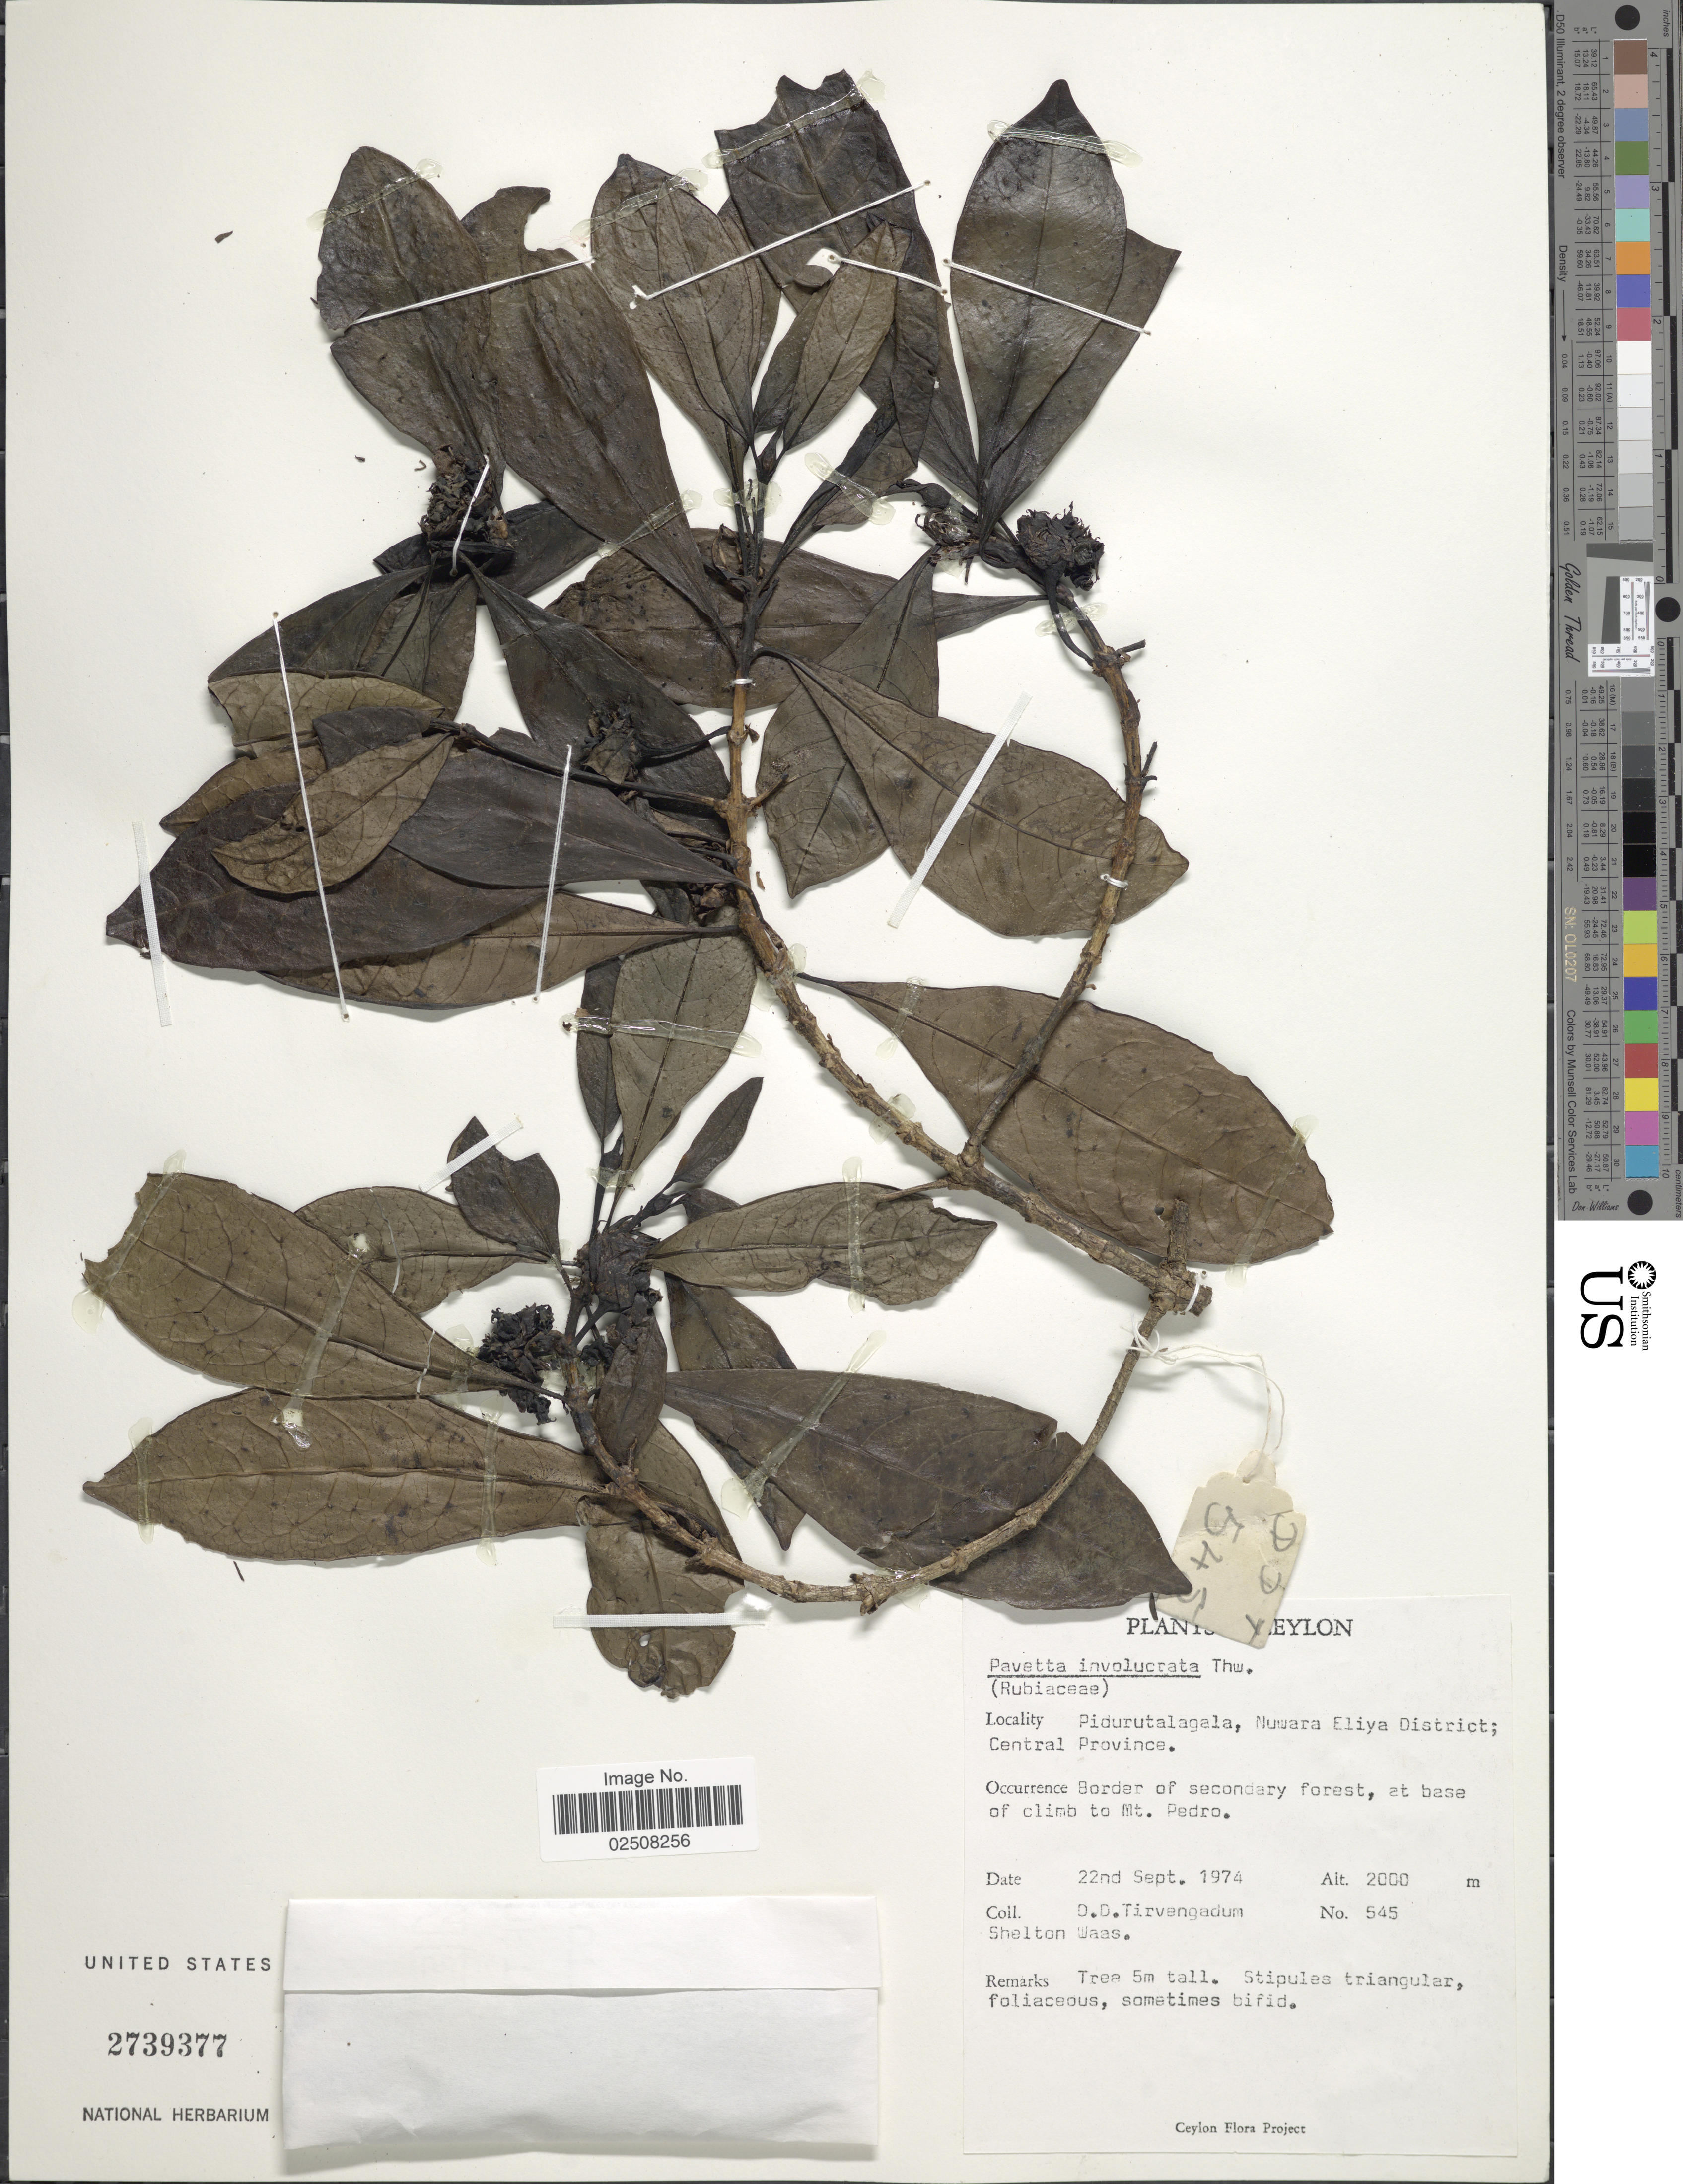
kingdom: Plantae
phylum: Tracheophyta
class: Magnoliopsida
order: Gentianales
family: Rubiaceae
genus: Pavetta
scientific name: Pavetta involucrata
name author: Thwaites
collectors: D. Tirvengadum & S. Waas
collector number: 545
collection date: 1974-09-22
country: Sri Lanka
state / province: Central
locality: Ceylon, Pidurutagala, Nuwara Eliya District; Border of secondary forest, at base of climb to Mt Pedro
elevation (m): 2000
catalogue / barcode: US 2739377